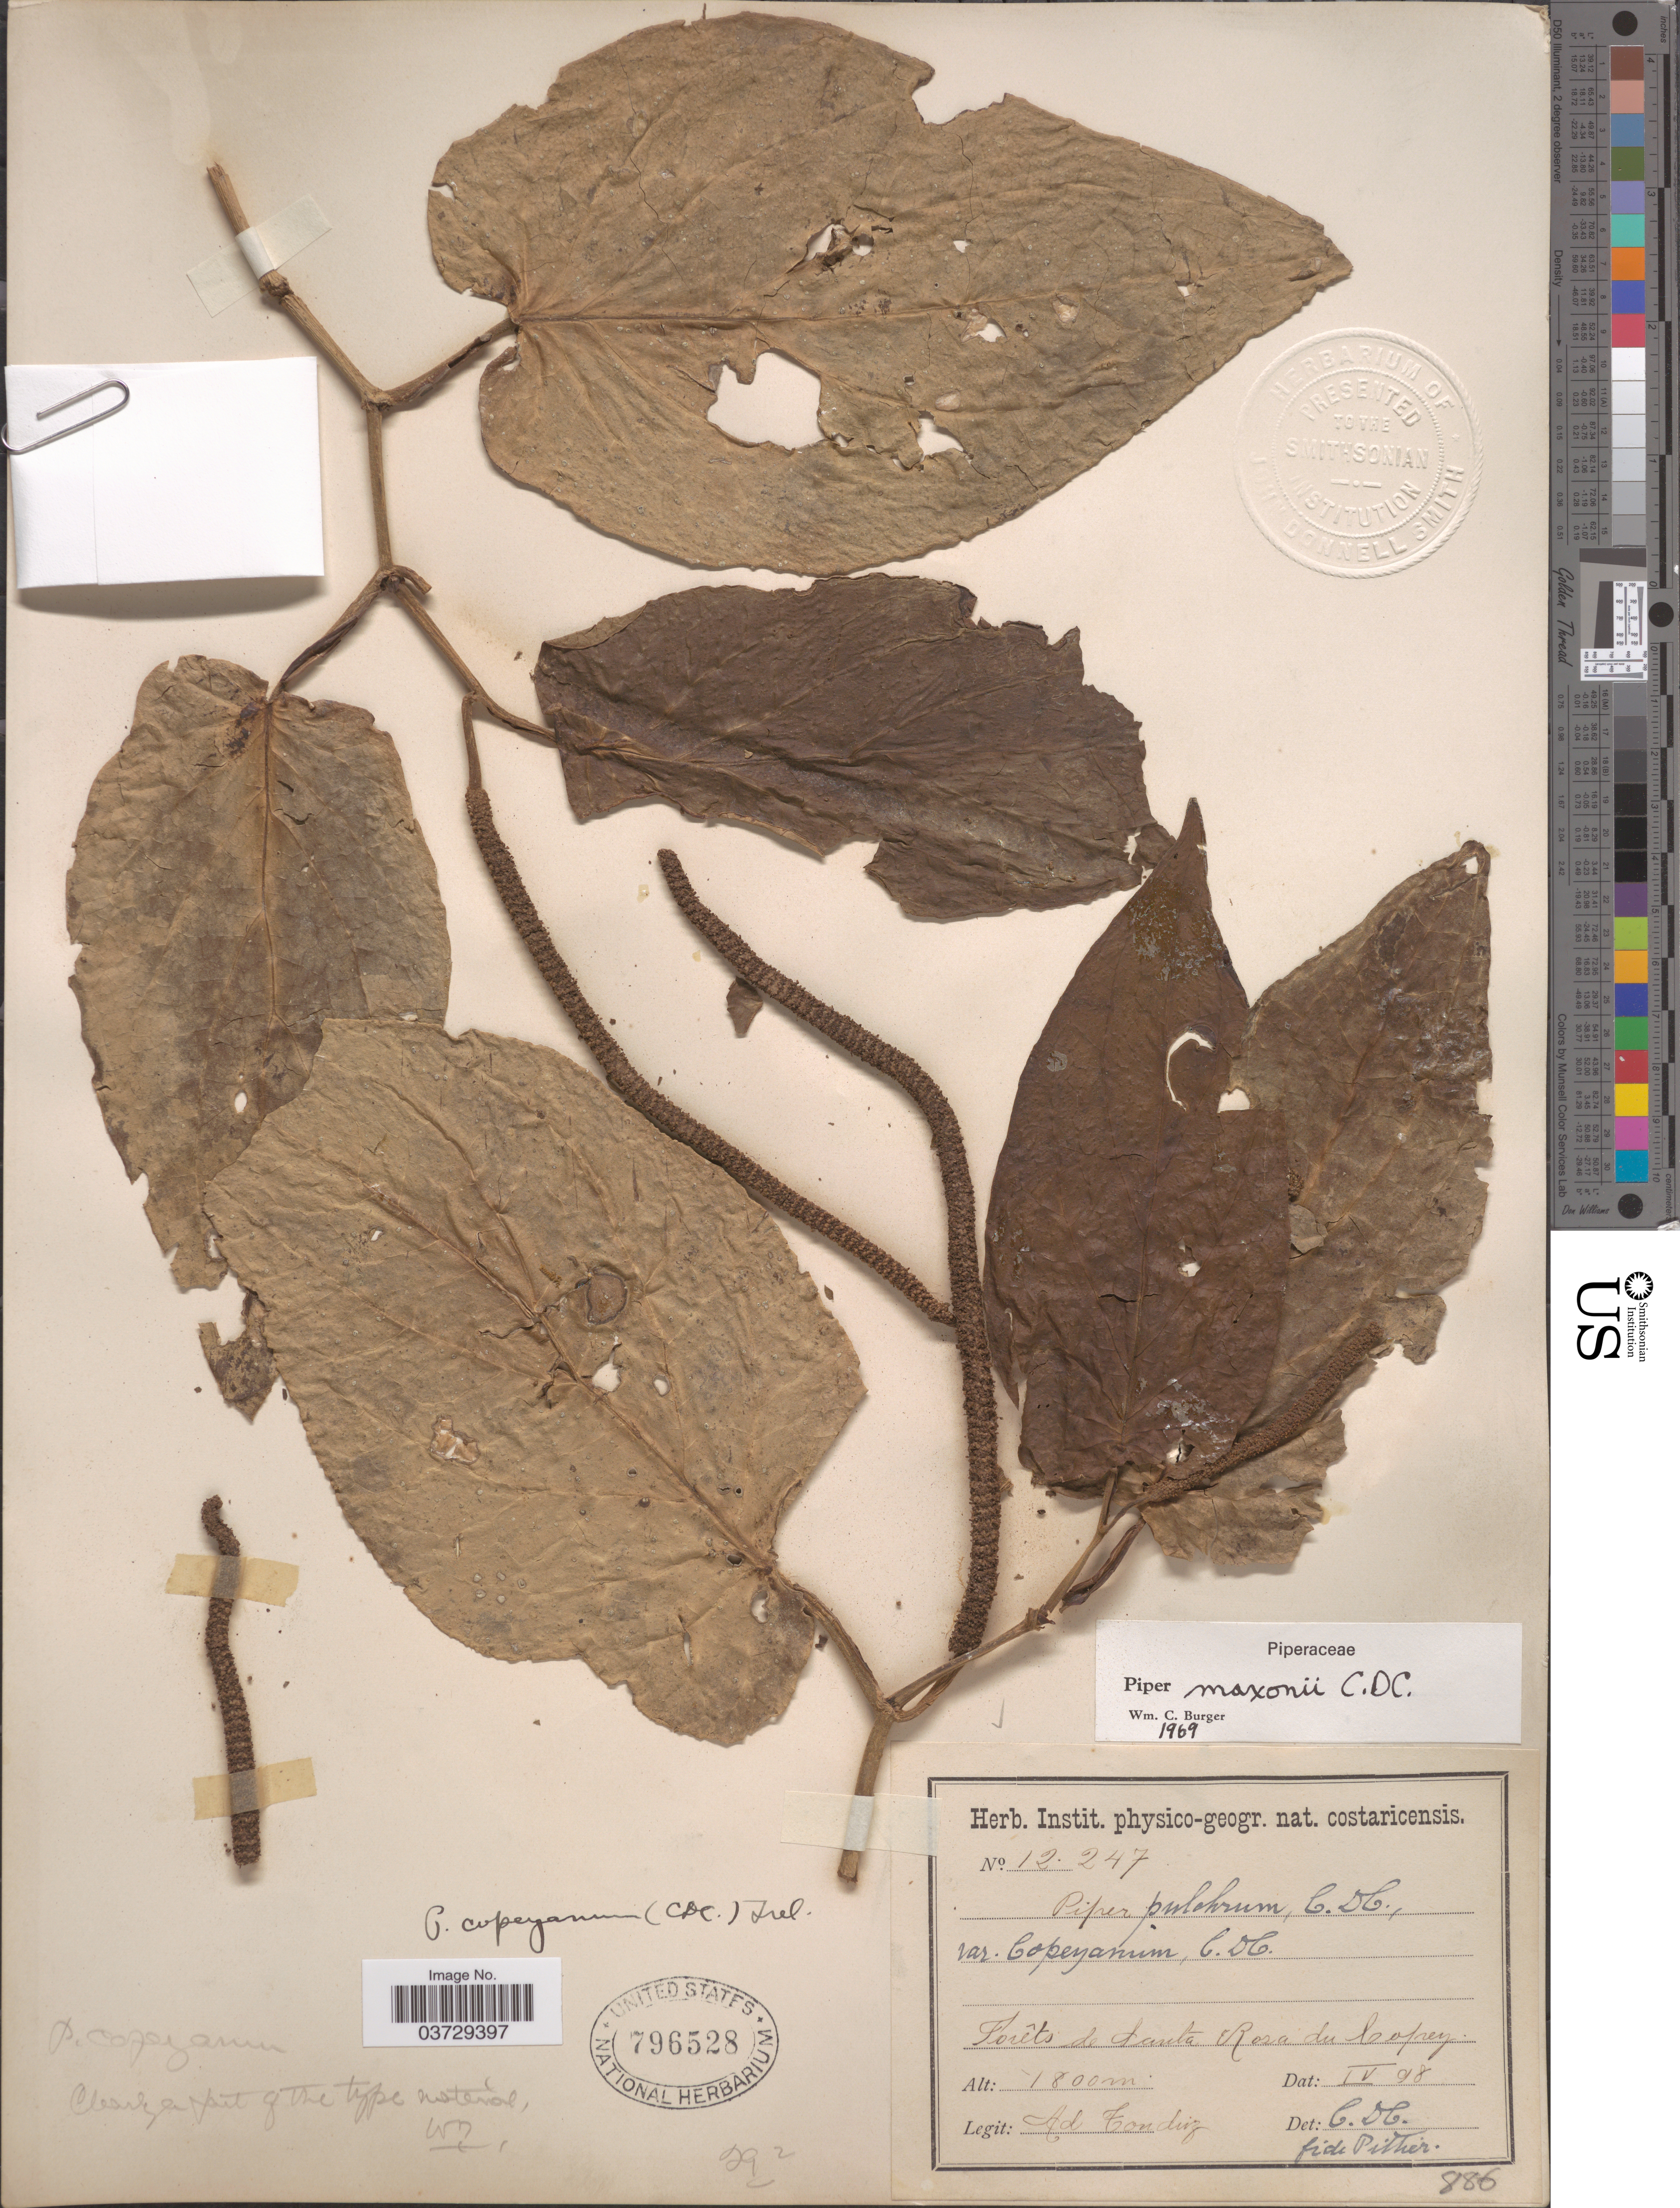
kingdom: Plantae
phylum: Tracheophyta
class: Magnoliopsida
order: Piperales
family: Piperaceae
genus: Piper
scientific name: Piper maxonii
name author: C. DC.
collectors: A. Tonduz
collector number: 12247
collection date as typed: Transcribed d/m/y: /4/98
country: Costa Rica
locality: Forêts de Santa Rosa de Copey.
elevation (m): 1800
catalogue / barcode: US 796528